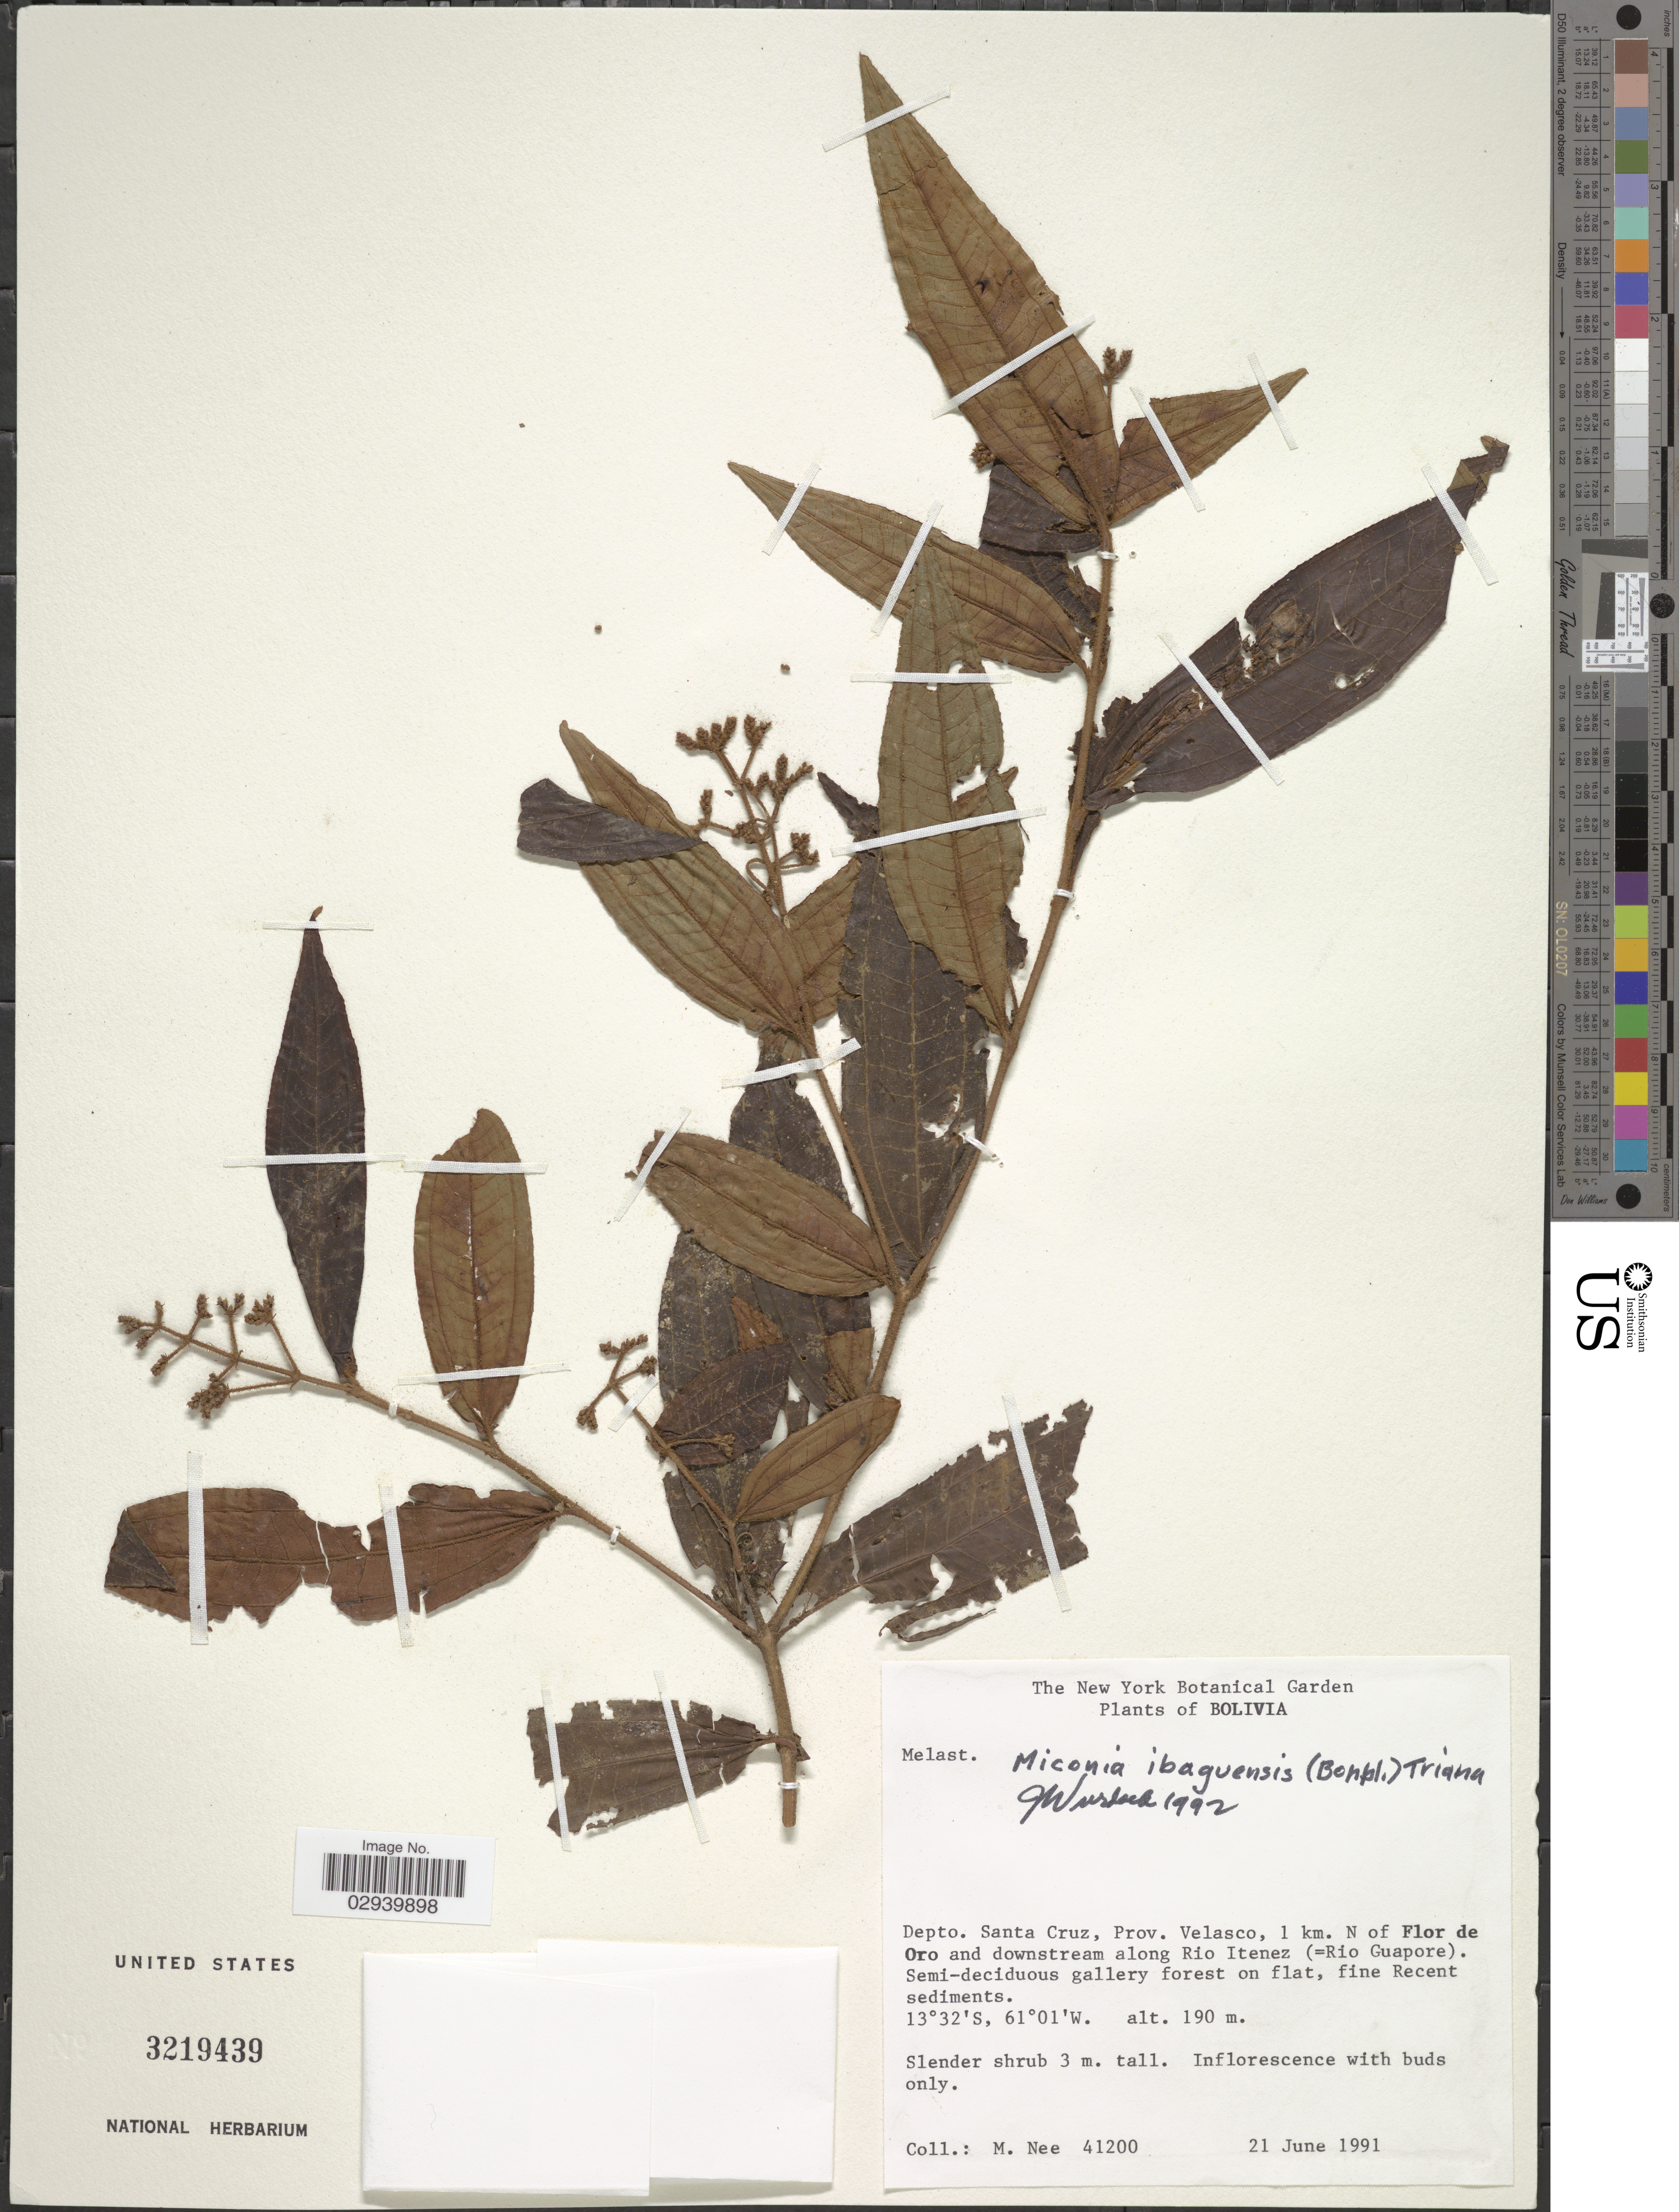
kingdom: Plantae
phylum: Tracheophyta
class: Magnoliopsida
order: Myrtales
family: Melastomataceae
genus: Miconia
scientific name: Miconia ibaguensis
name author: (Bonpl.) Triana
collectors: M. Nee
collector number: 41200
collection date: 1991-06-21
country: Bolivia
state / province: Santa Cruz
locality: Depto. Santa Cruz, Prov. Velasco, 1 km. N of Flor de Oro and downstream along Rio Itenez (=Rio Guapore).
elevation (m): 190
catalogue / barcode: US 3219439